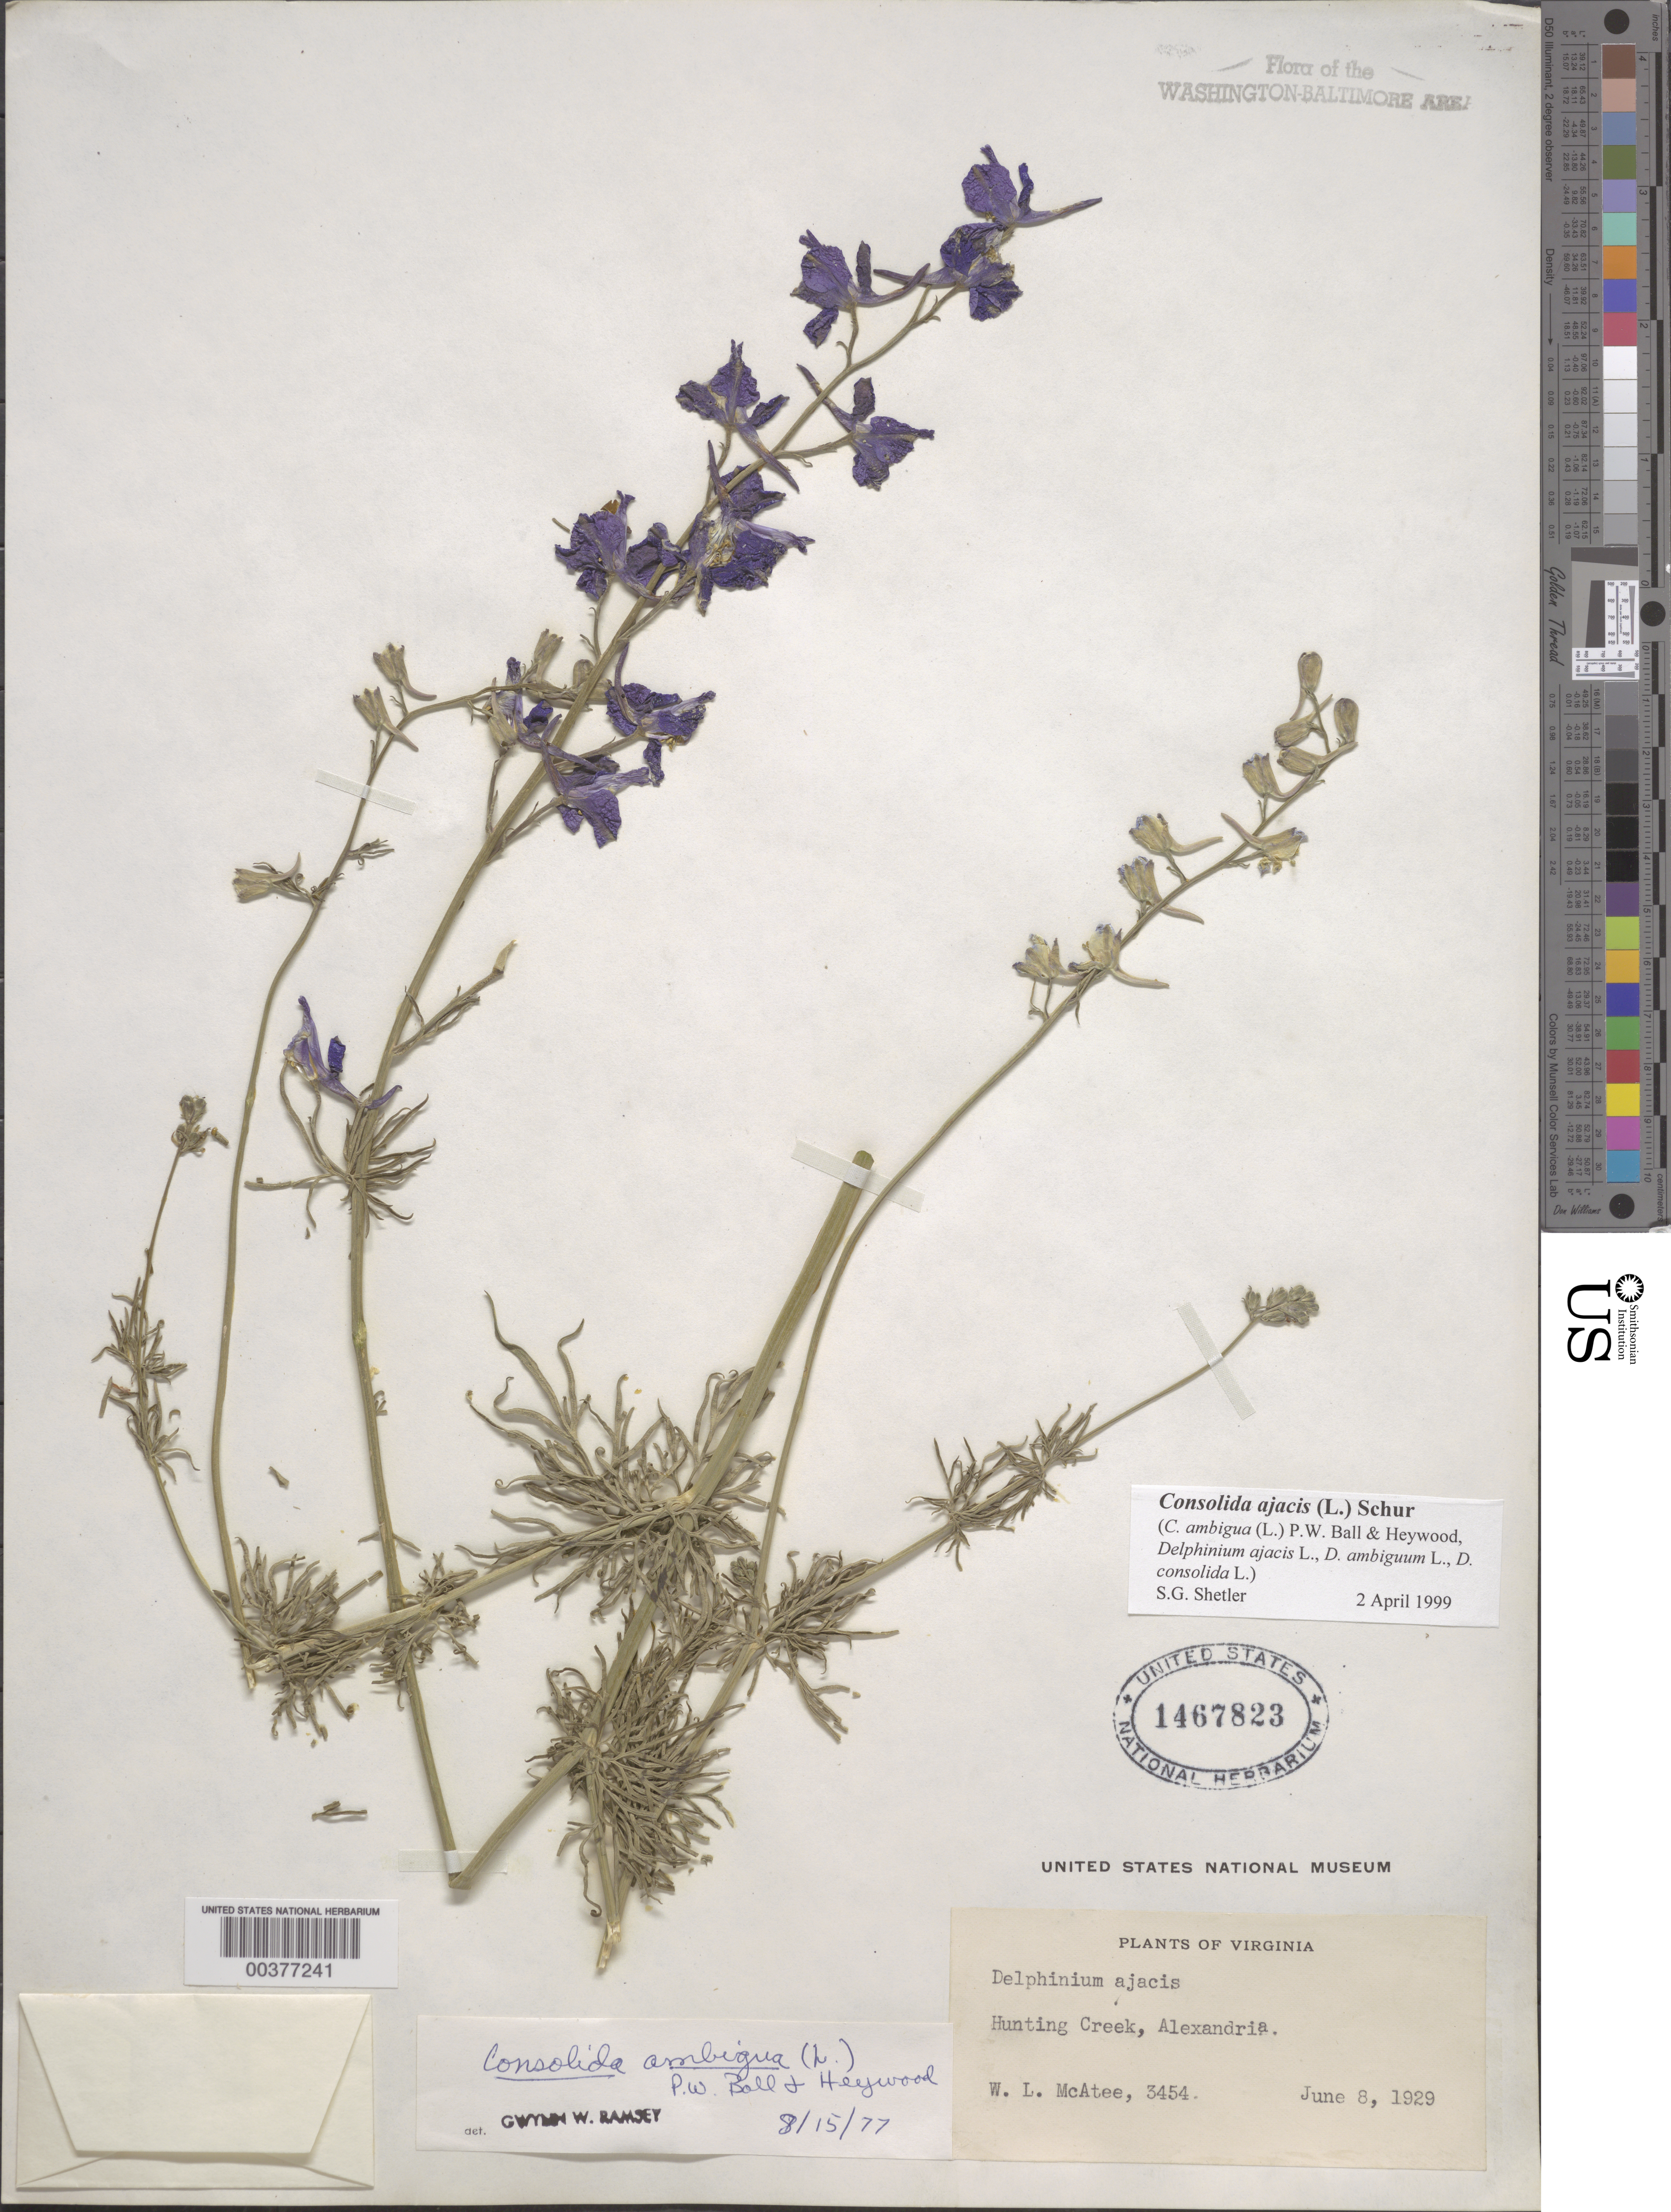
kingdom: Plantae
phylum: Tracheophyta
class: Magnoliopsida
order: Ranunculales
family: Ranunculaceae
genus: Delphinium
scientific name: Delphinium ajacis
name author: L.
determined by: Strong, M. T., (US), Smithsonian Institution - National Museum of Natural History (UNITED STATES)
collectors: W. McAtee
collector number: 3454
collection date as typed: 08 Jun 1929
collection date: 1929-06-08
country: United States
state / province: Virginia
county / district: Fairfax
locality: Hunting Creek, Alexandria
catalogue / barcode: US 1467823